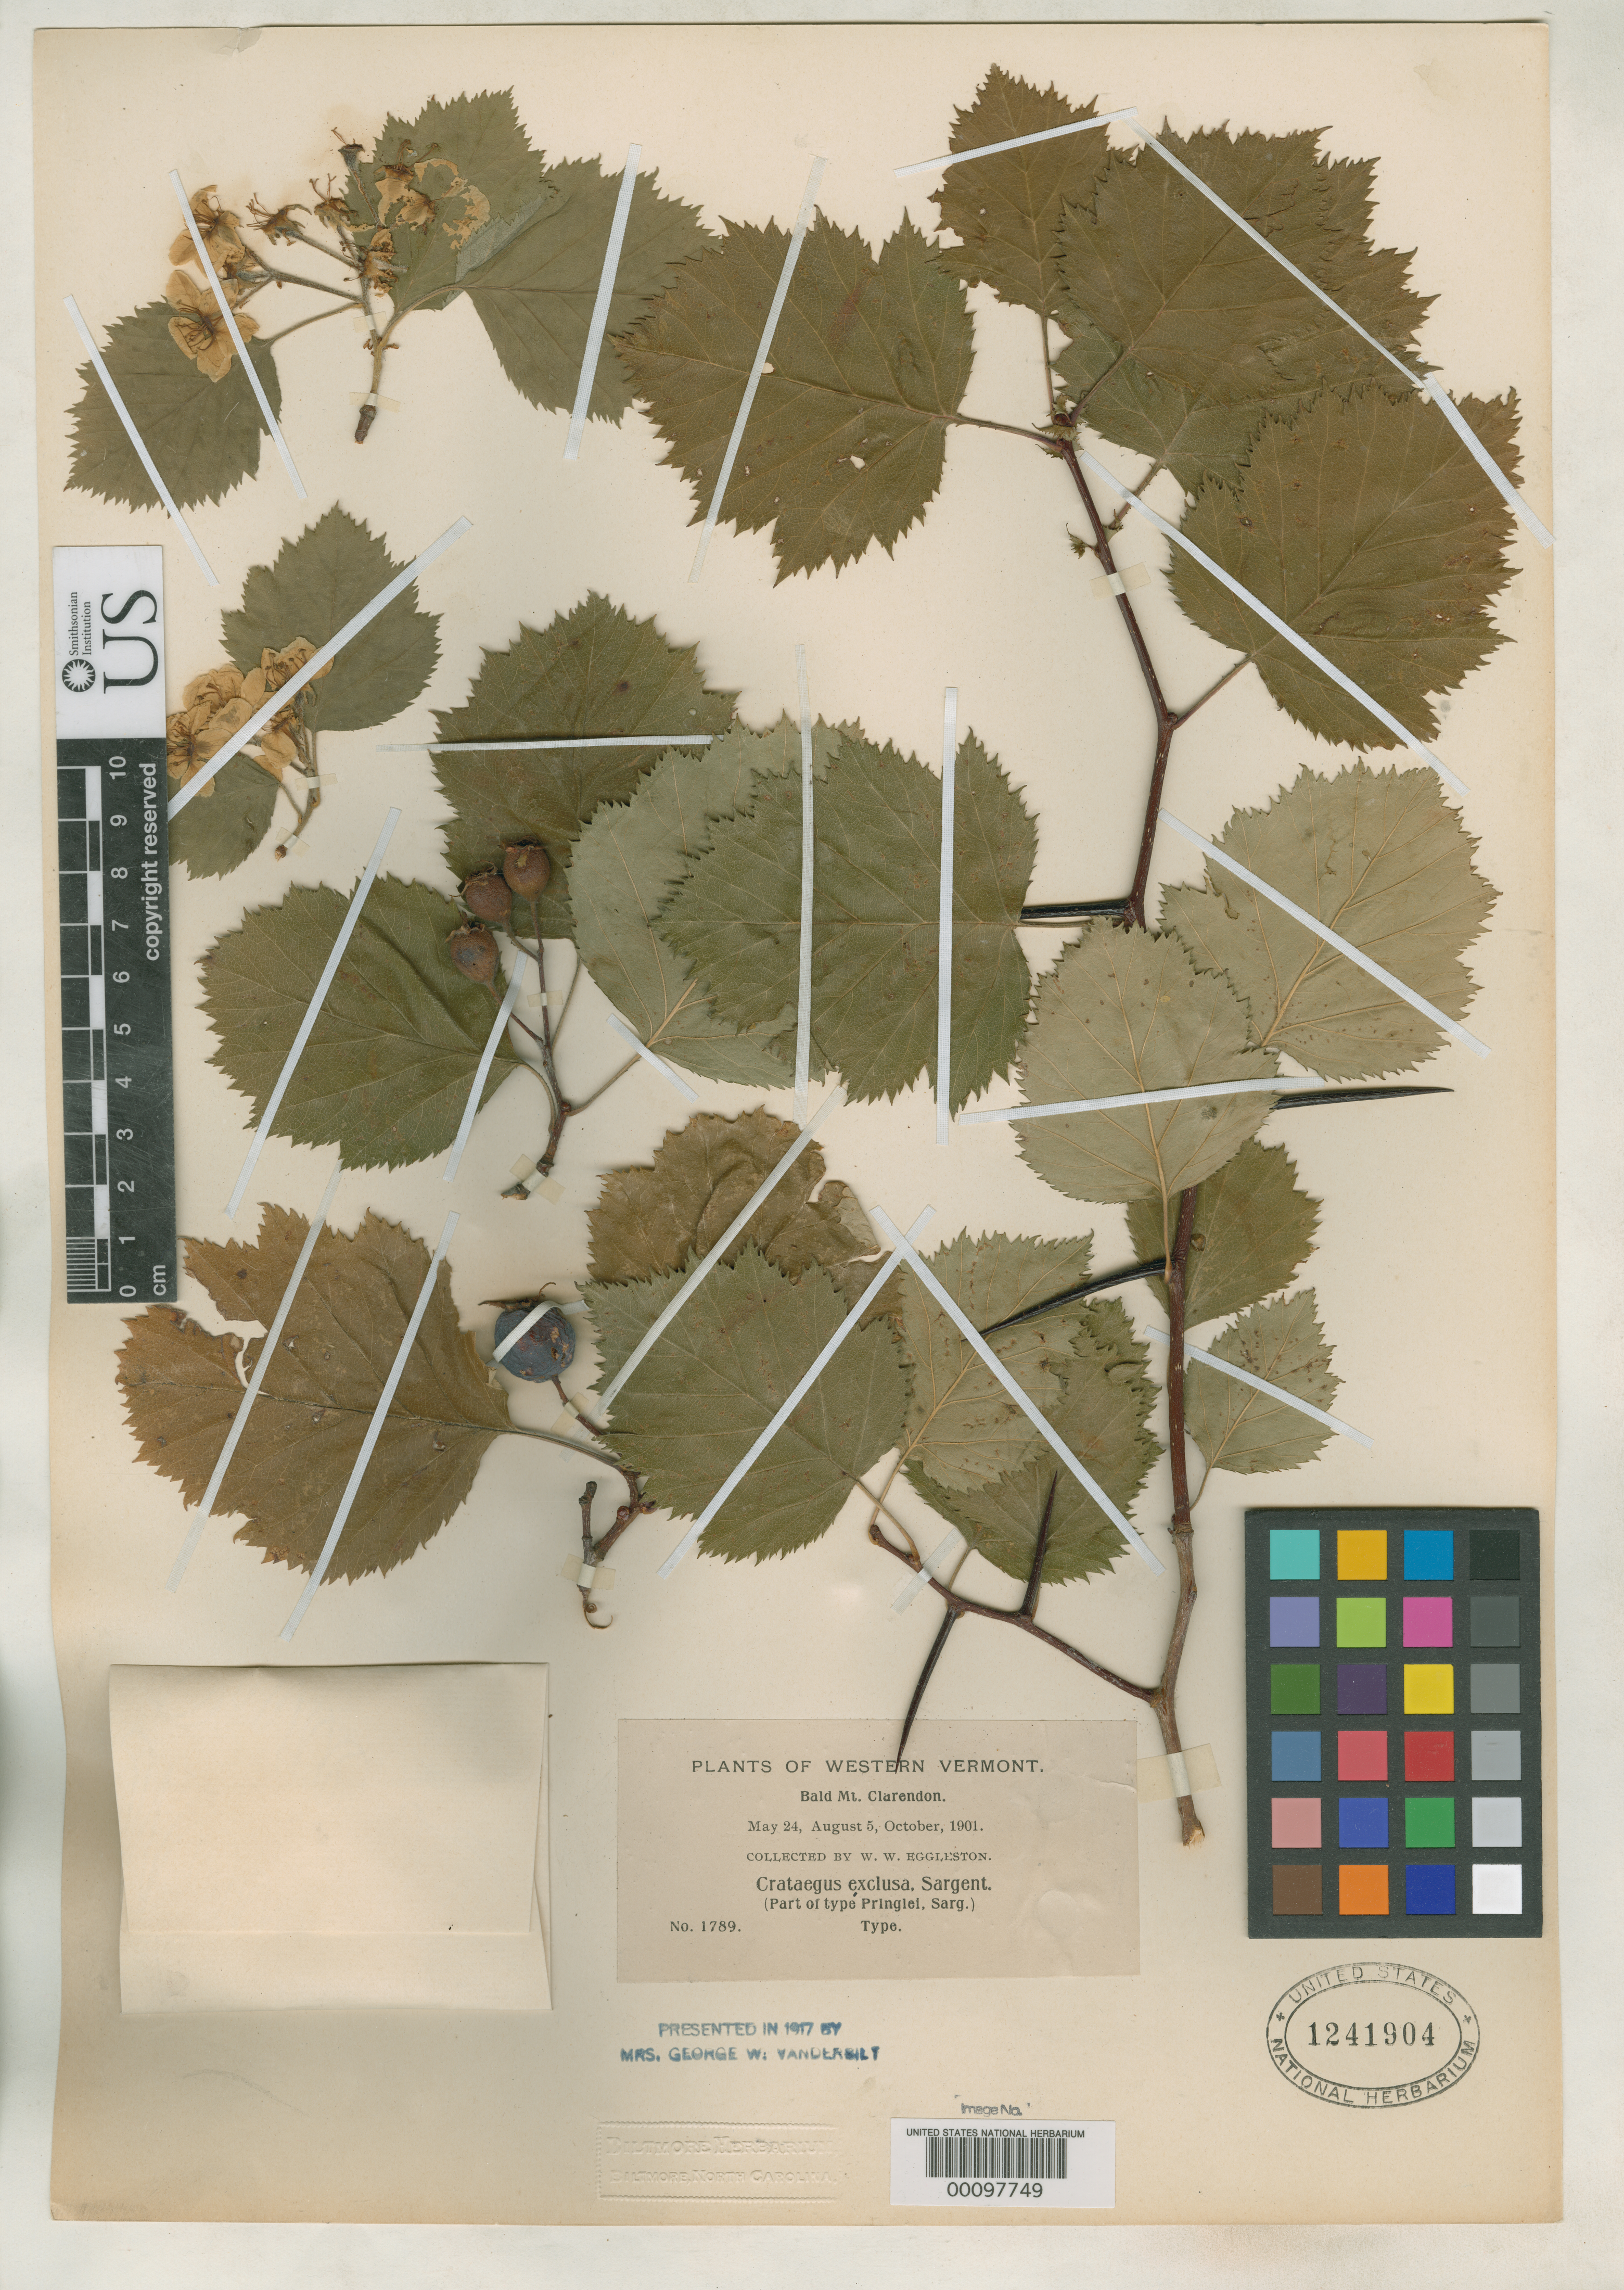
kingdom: Plantae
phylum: Tracheophyta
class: Magnoliopsida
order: Rosales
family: Rosaceae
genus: Crataegus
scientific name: Crataegus exclusa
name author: Sarg.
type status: Isosyntype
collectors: W. W. Eggleston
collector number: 1789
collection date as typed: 24 May 1901 and 05 Aug 1901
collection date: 1901-05-24,1901-08-05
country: United States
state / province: Vermont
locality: Bald Mt. Clarendon.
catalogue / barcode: US 1241904